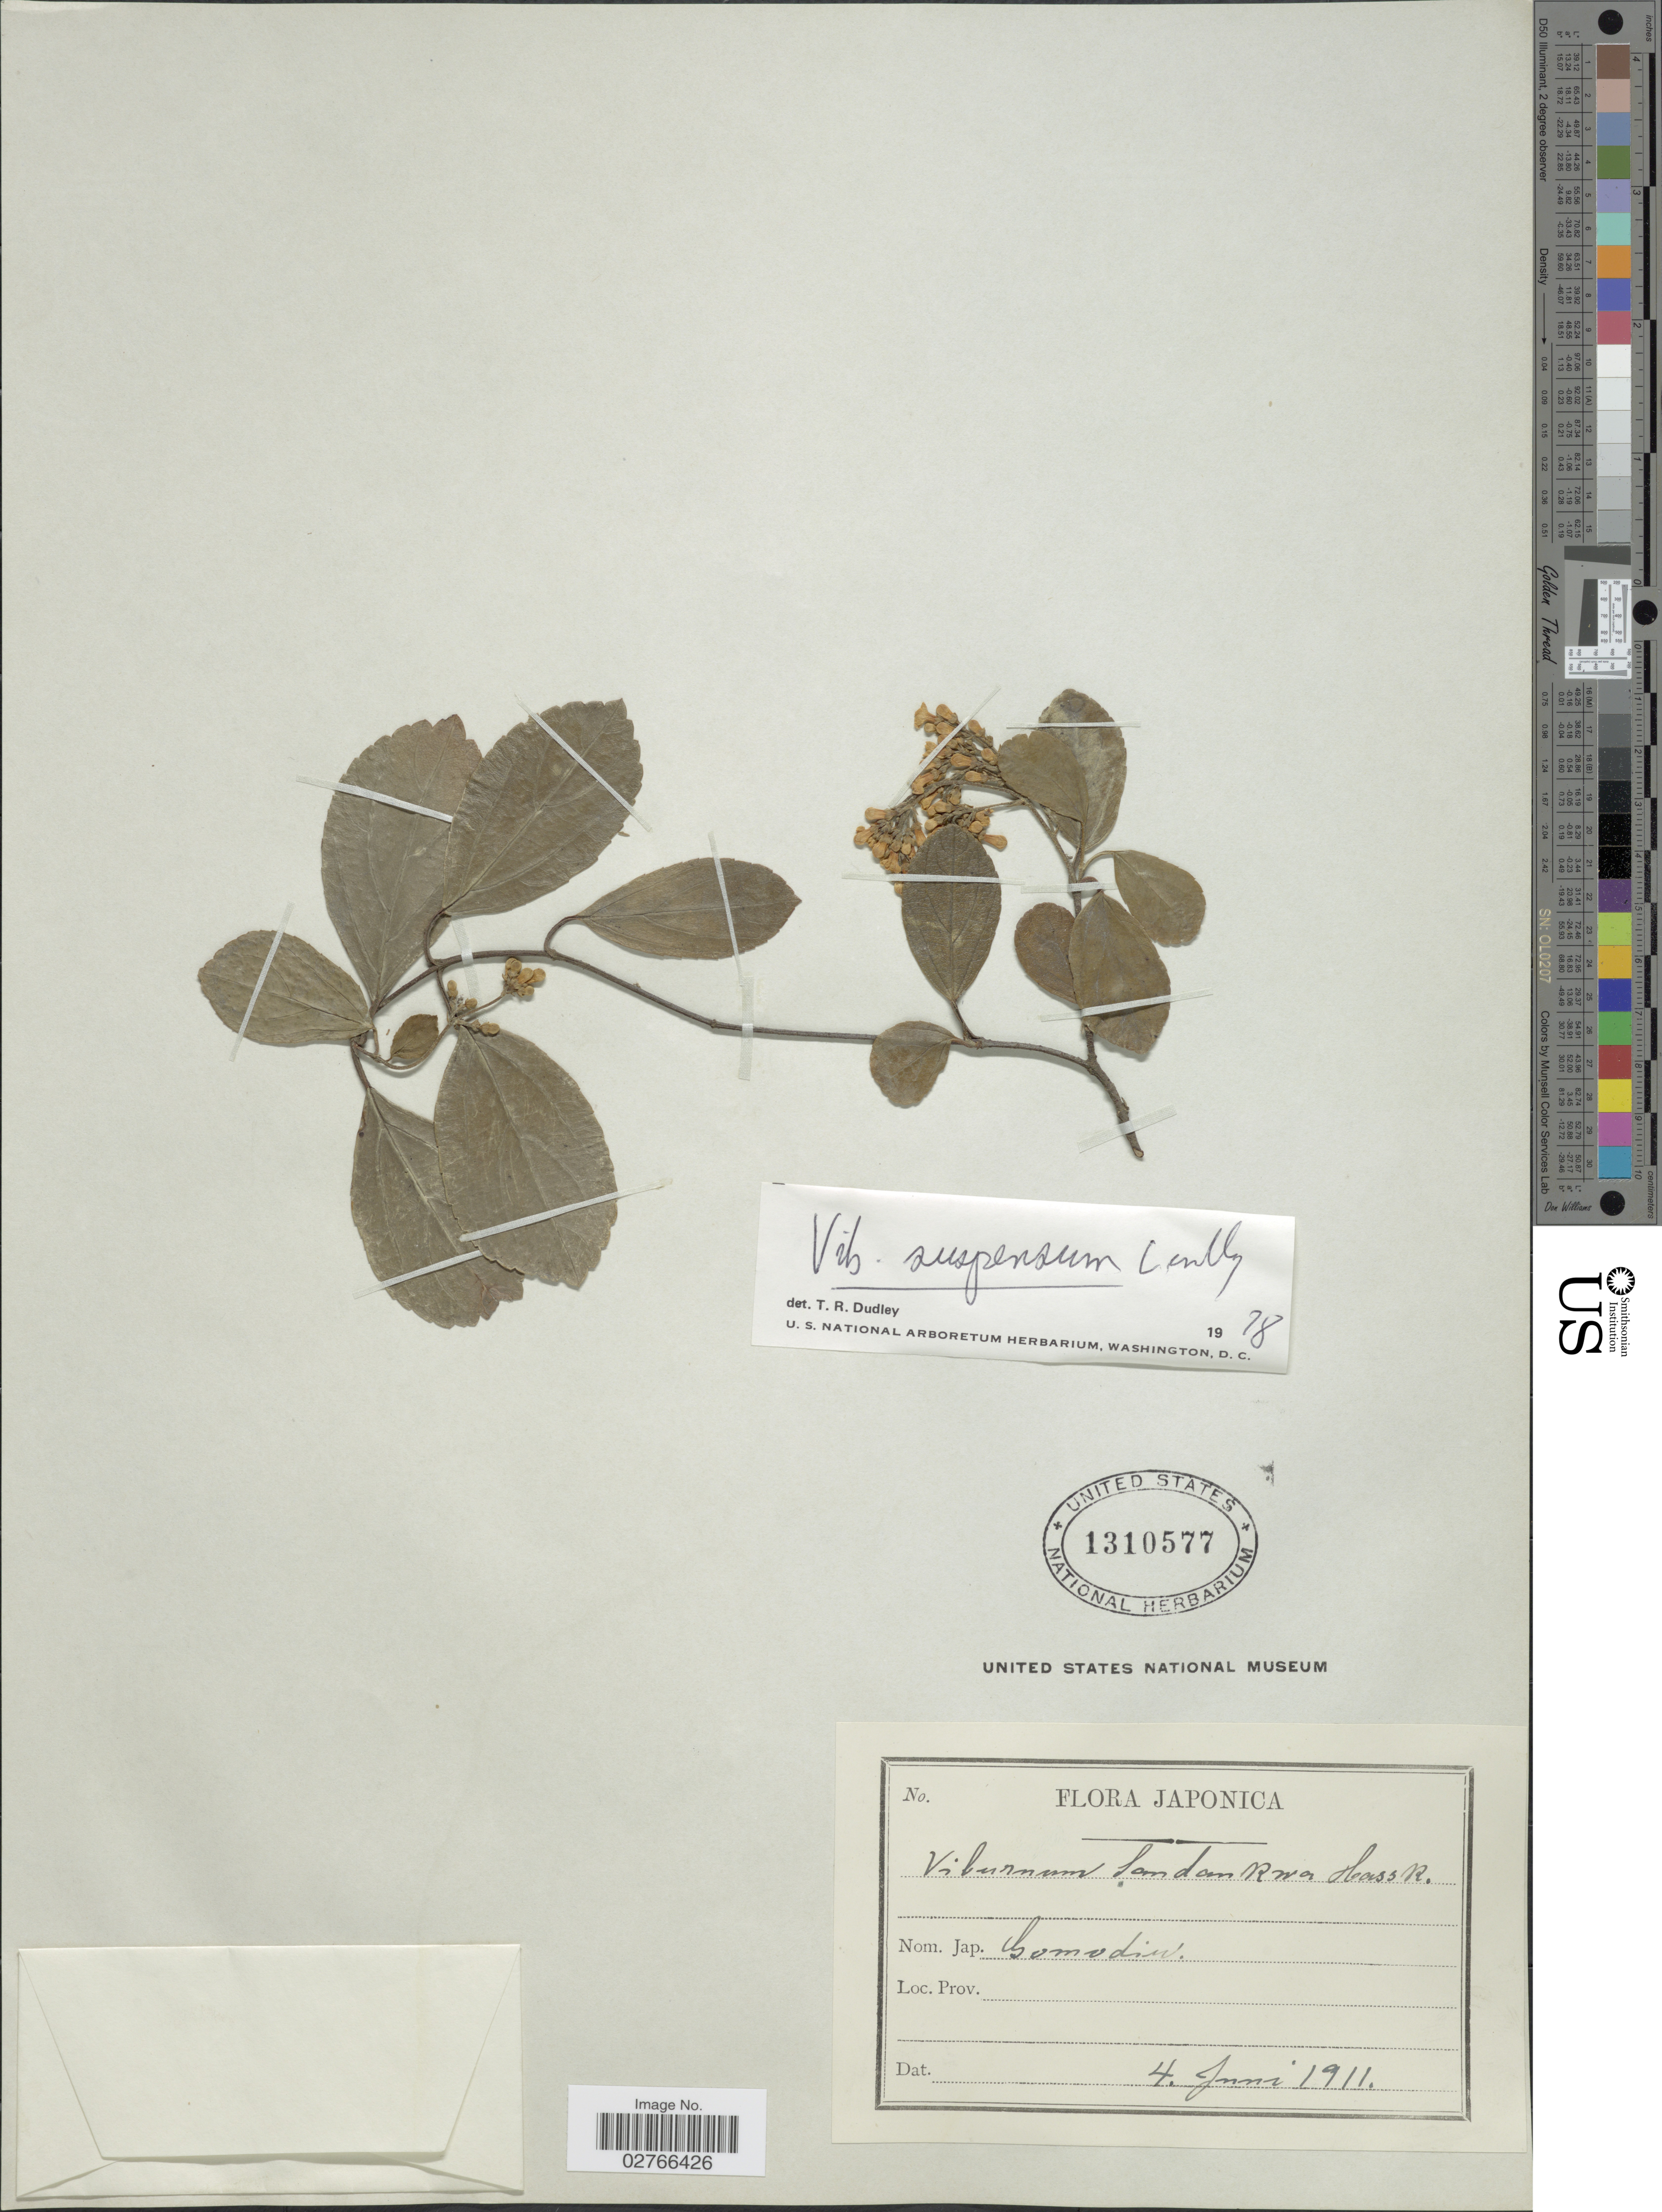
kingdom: Plantae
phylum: Tracheophyta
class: Magnoliopsida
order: Dipsacales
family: Viburnaceae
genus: Viburnum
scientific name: Viburnum suspensum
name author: Lindl.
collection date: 1911-06-04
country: Japan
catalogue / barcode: US 1310577